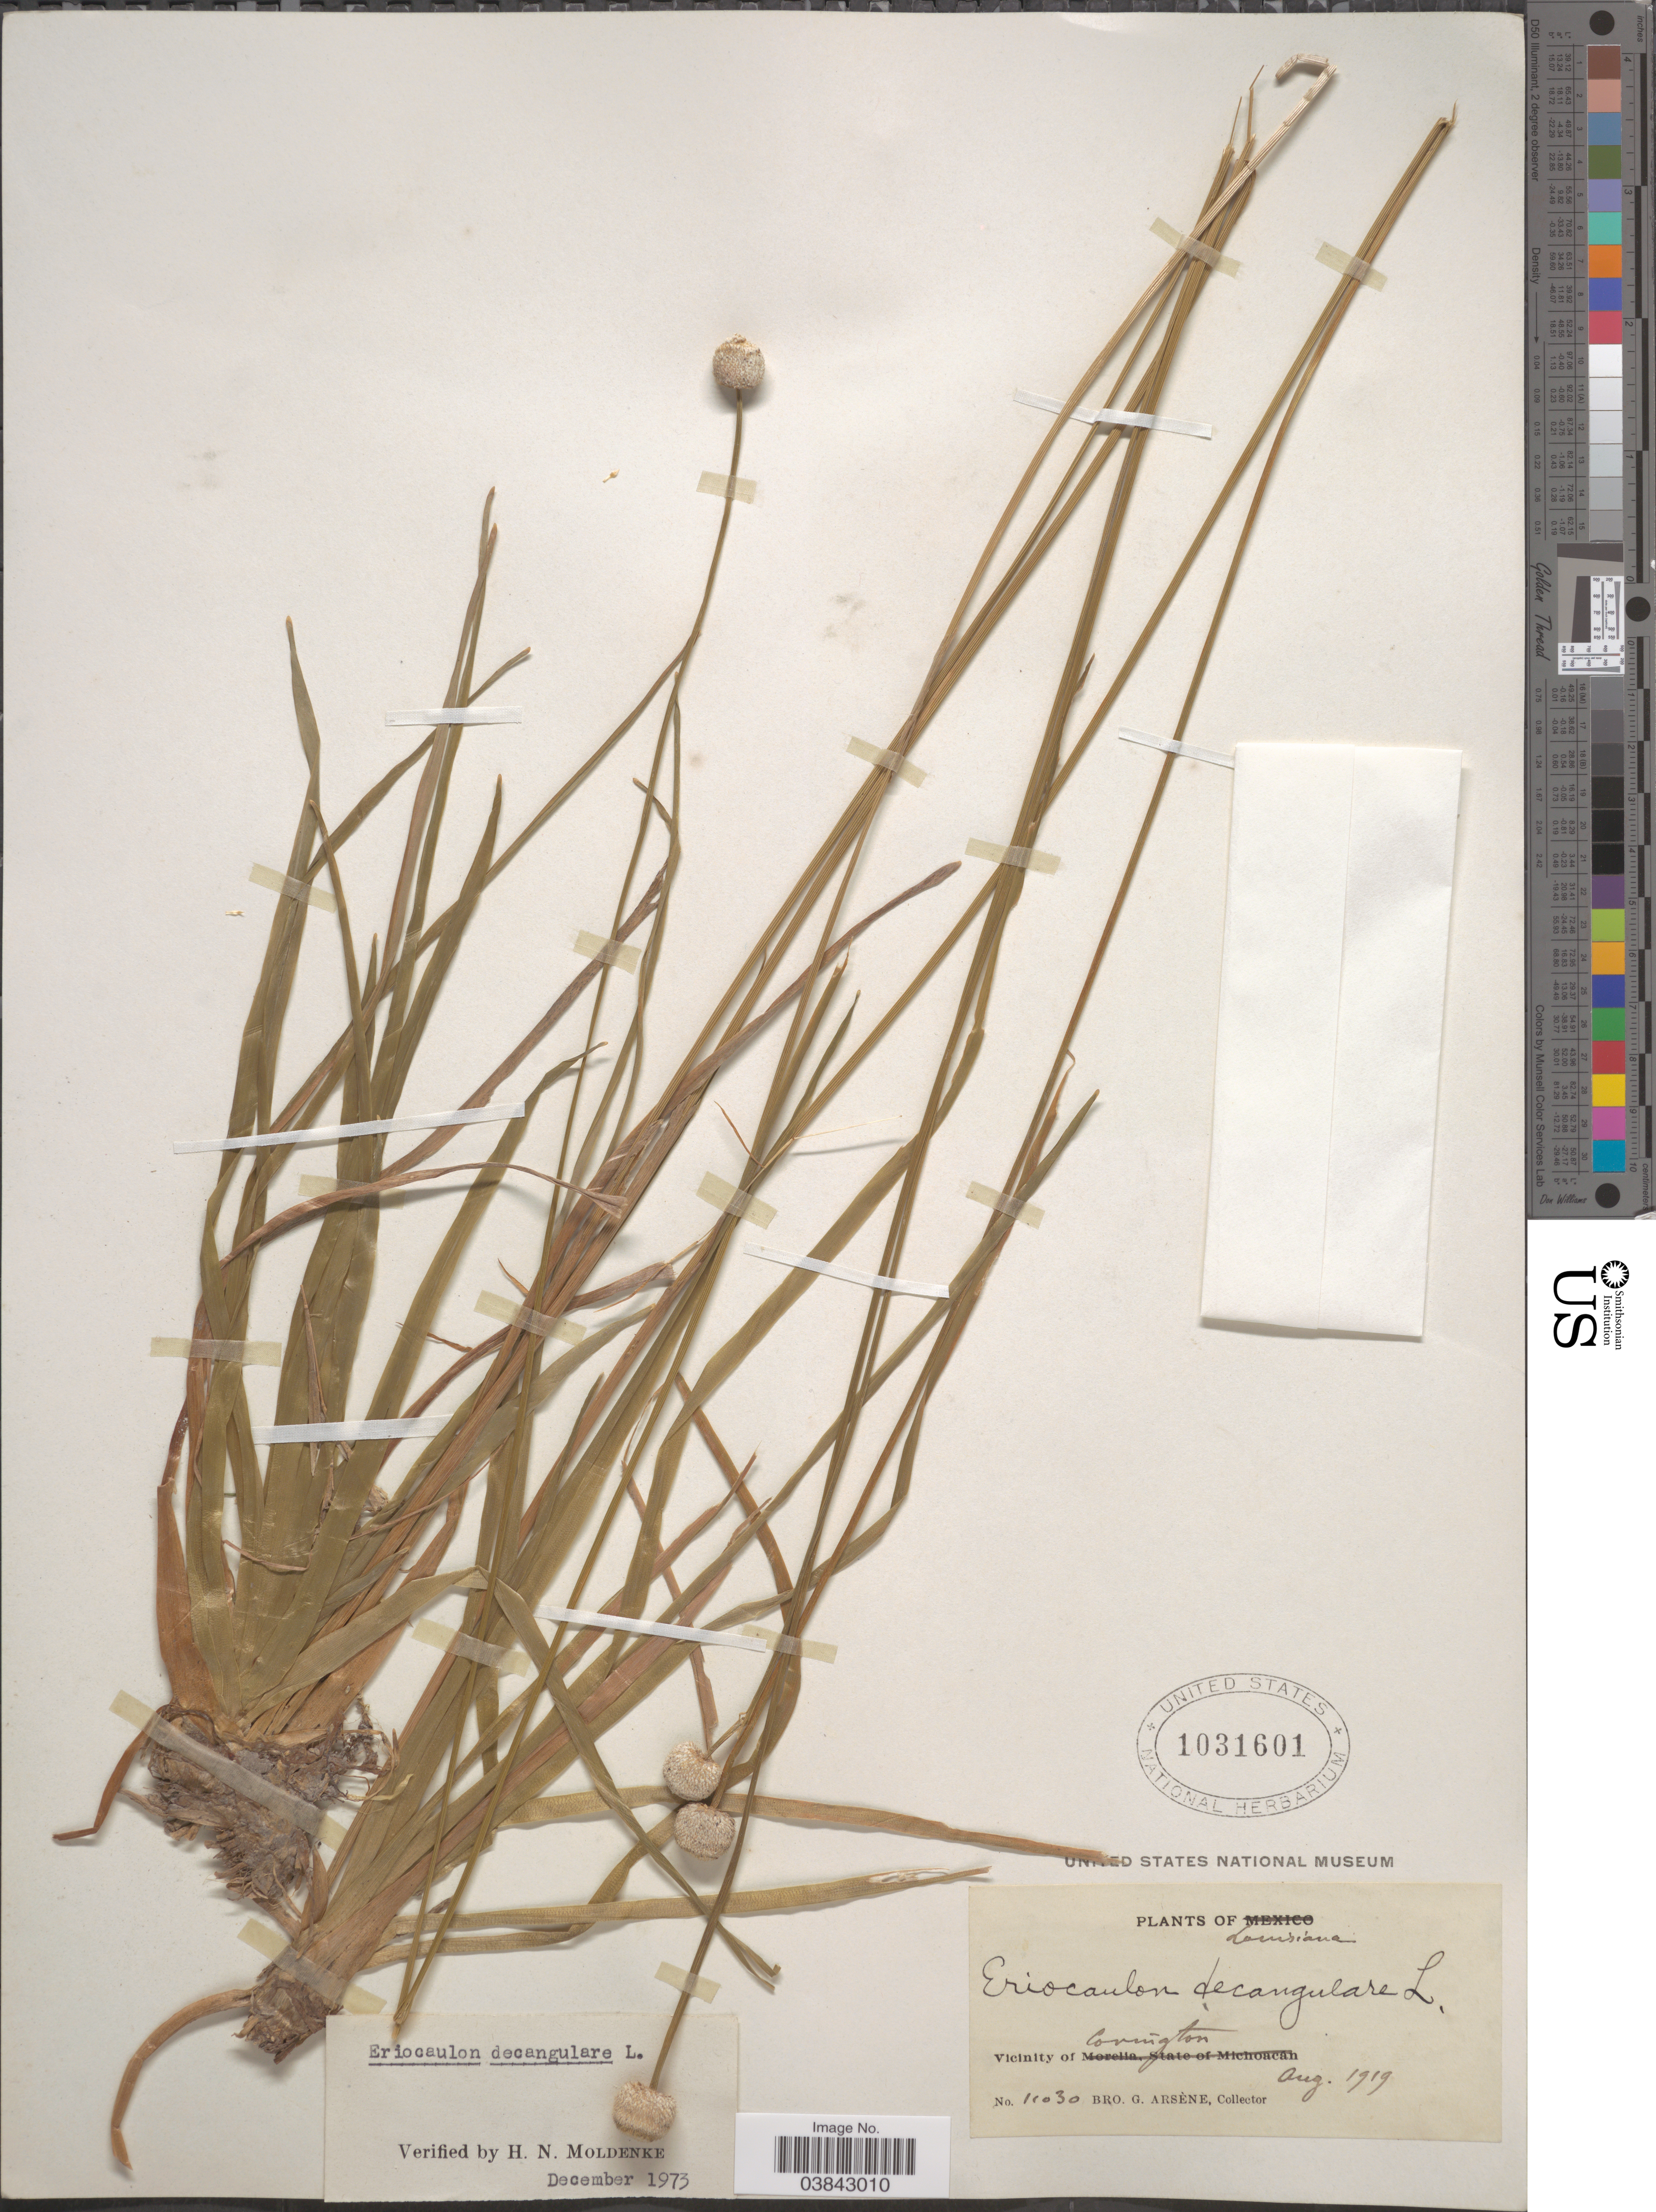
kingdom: Plantae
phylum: Tracheophyta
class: Liliopsida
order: Poales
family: Eriocaulaceae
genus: Eriocaulon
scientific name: Eriocaulon decangulare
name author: L.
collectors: Bro. G. Arsène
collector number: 11030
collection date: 1919-08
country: United States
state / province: Louisiana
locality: Vicinity of Covington.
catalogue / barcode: US 1031601